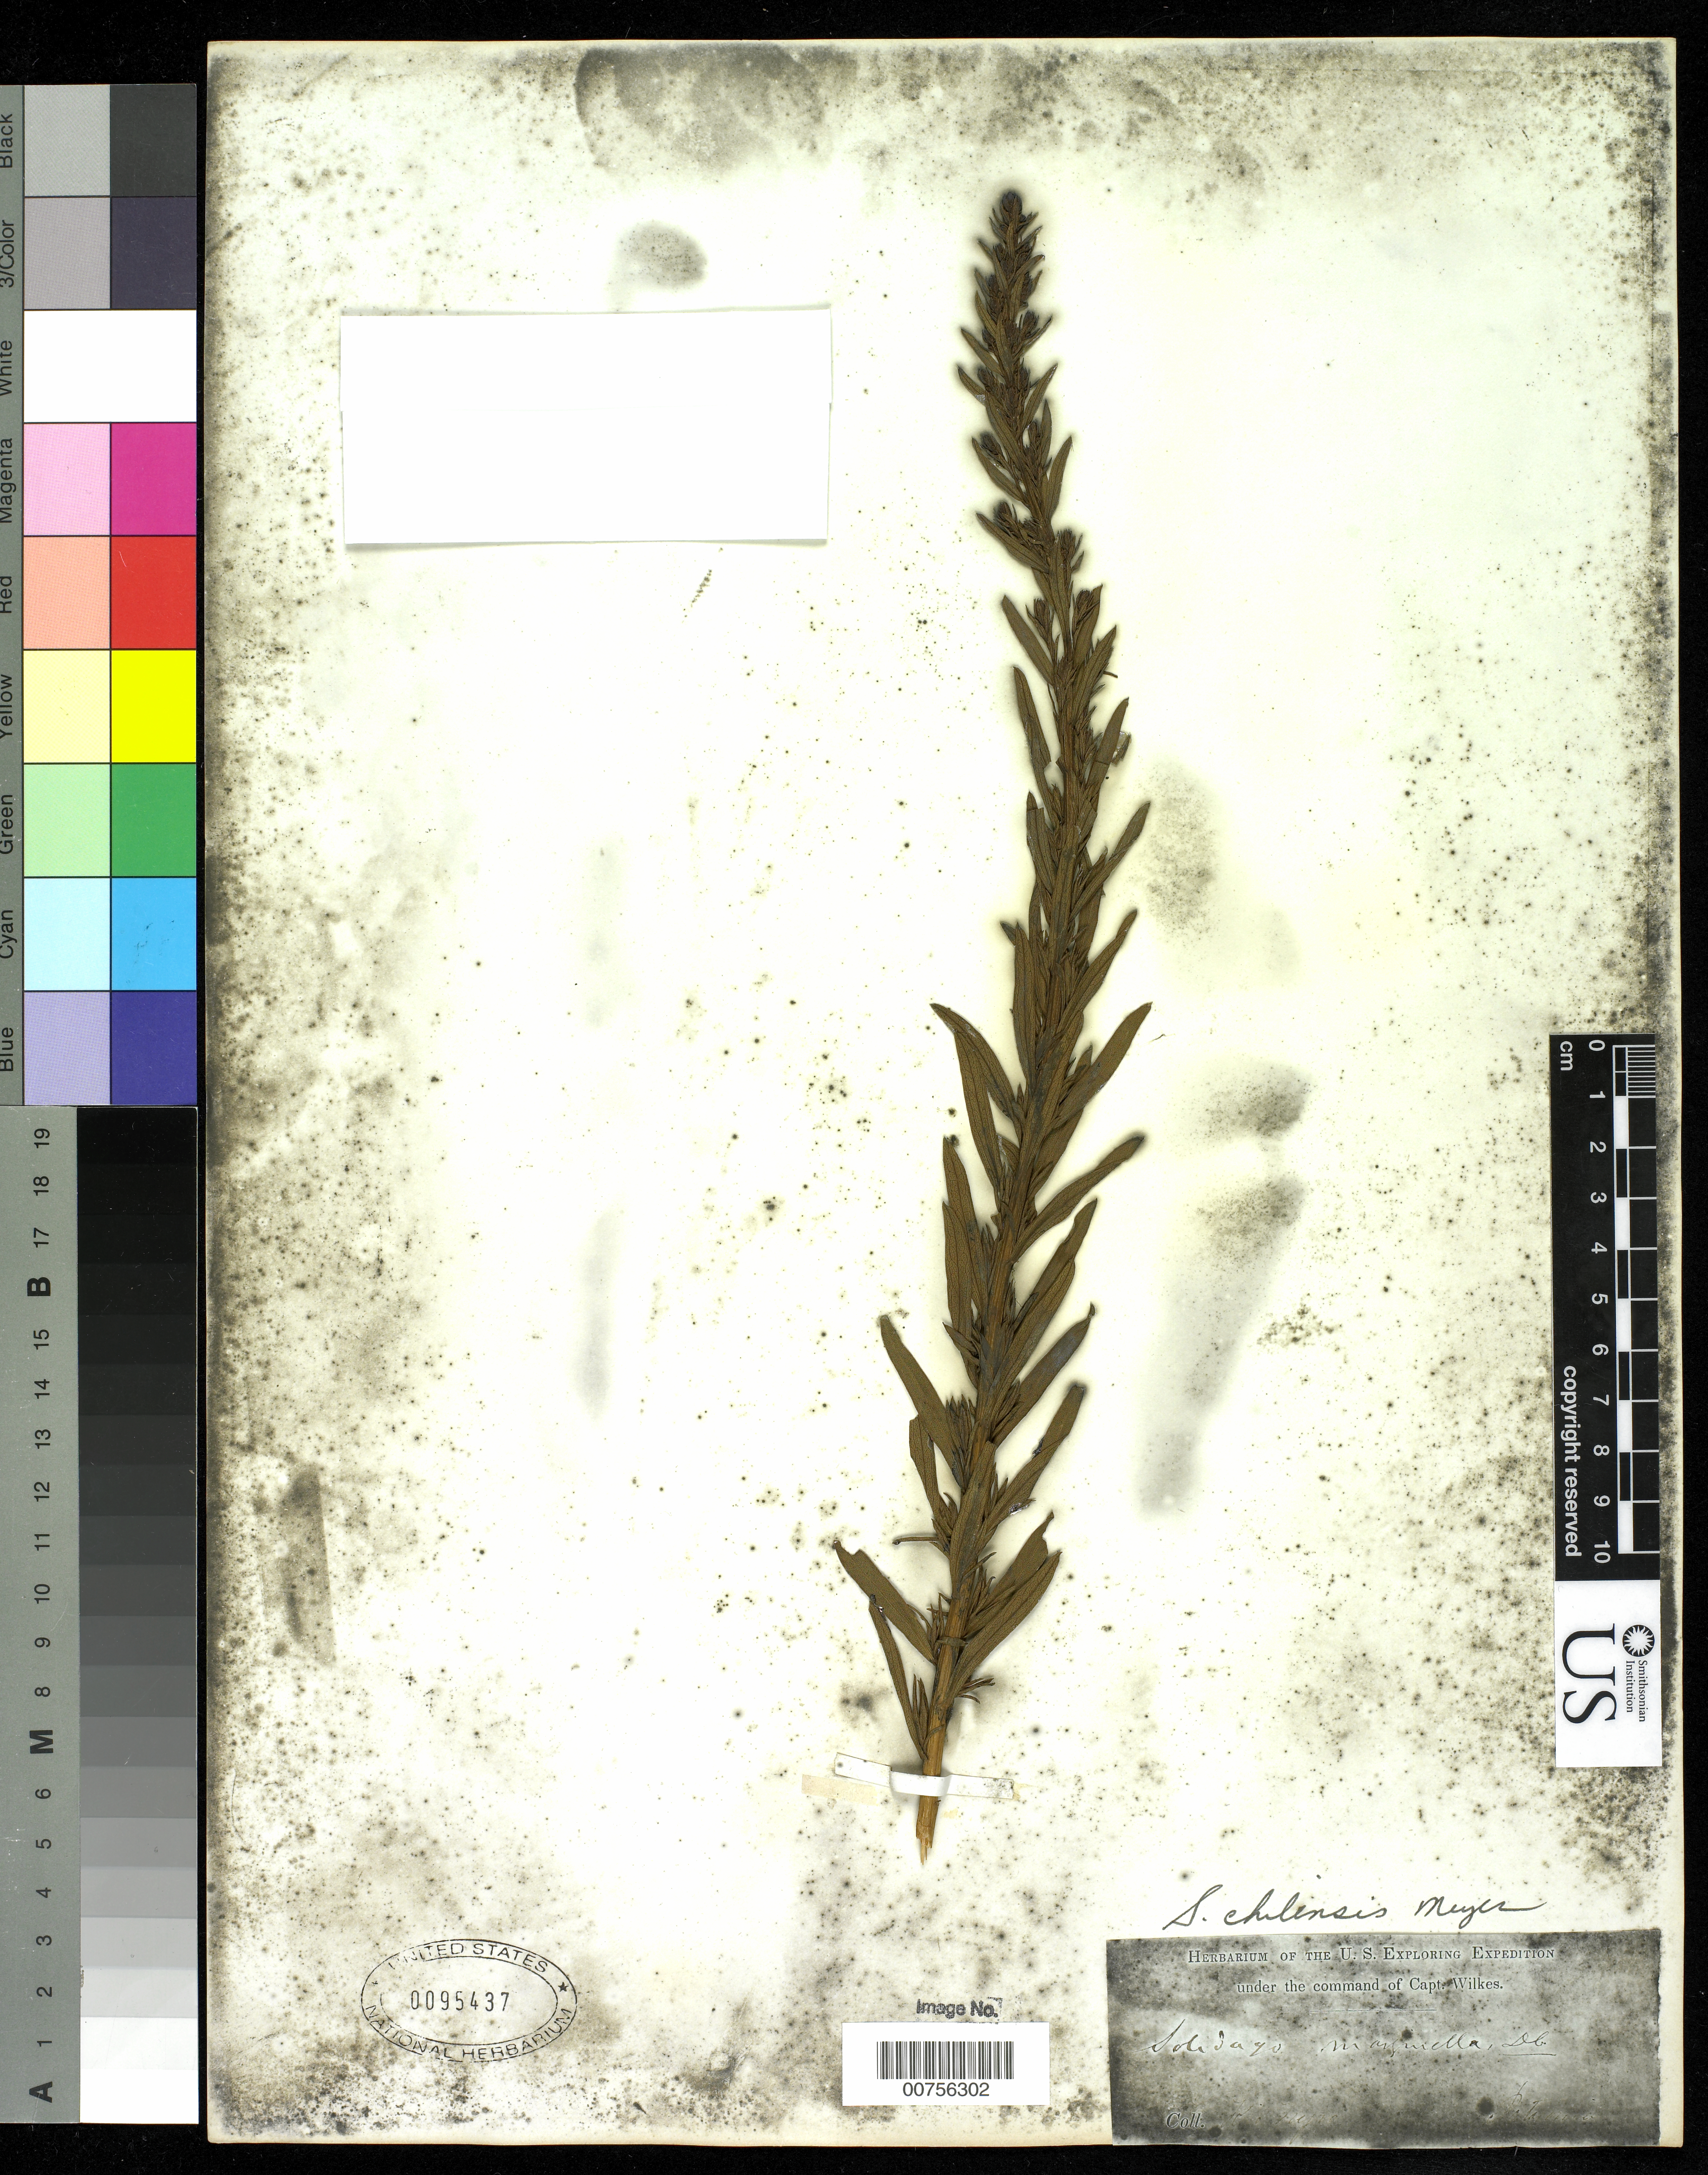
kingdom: Plantae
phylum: Tracheophyta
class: Magnoliopsida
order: Asterales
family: Asteraceae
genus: Solidago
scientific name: Solidago marginella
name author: DC.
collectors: Wilkes Explor. Exped.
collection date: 1838/1842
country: Argentina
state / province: Rio Negro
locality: Rio Negro, Patagonia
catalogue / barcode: US 95437